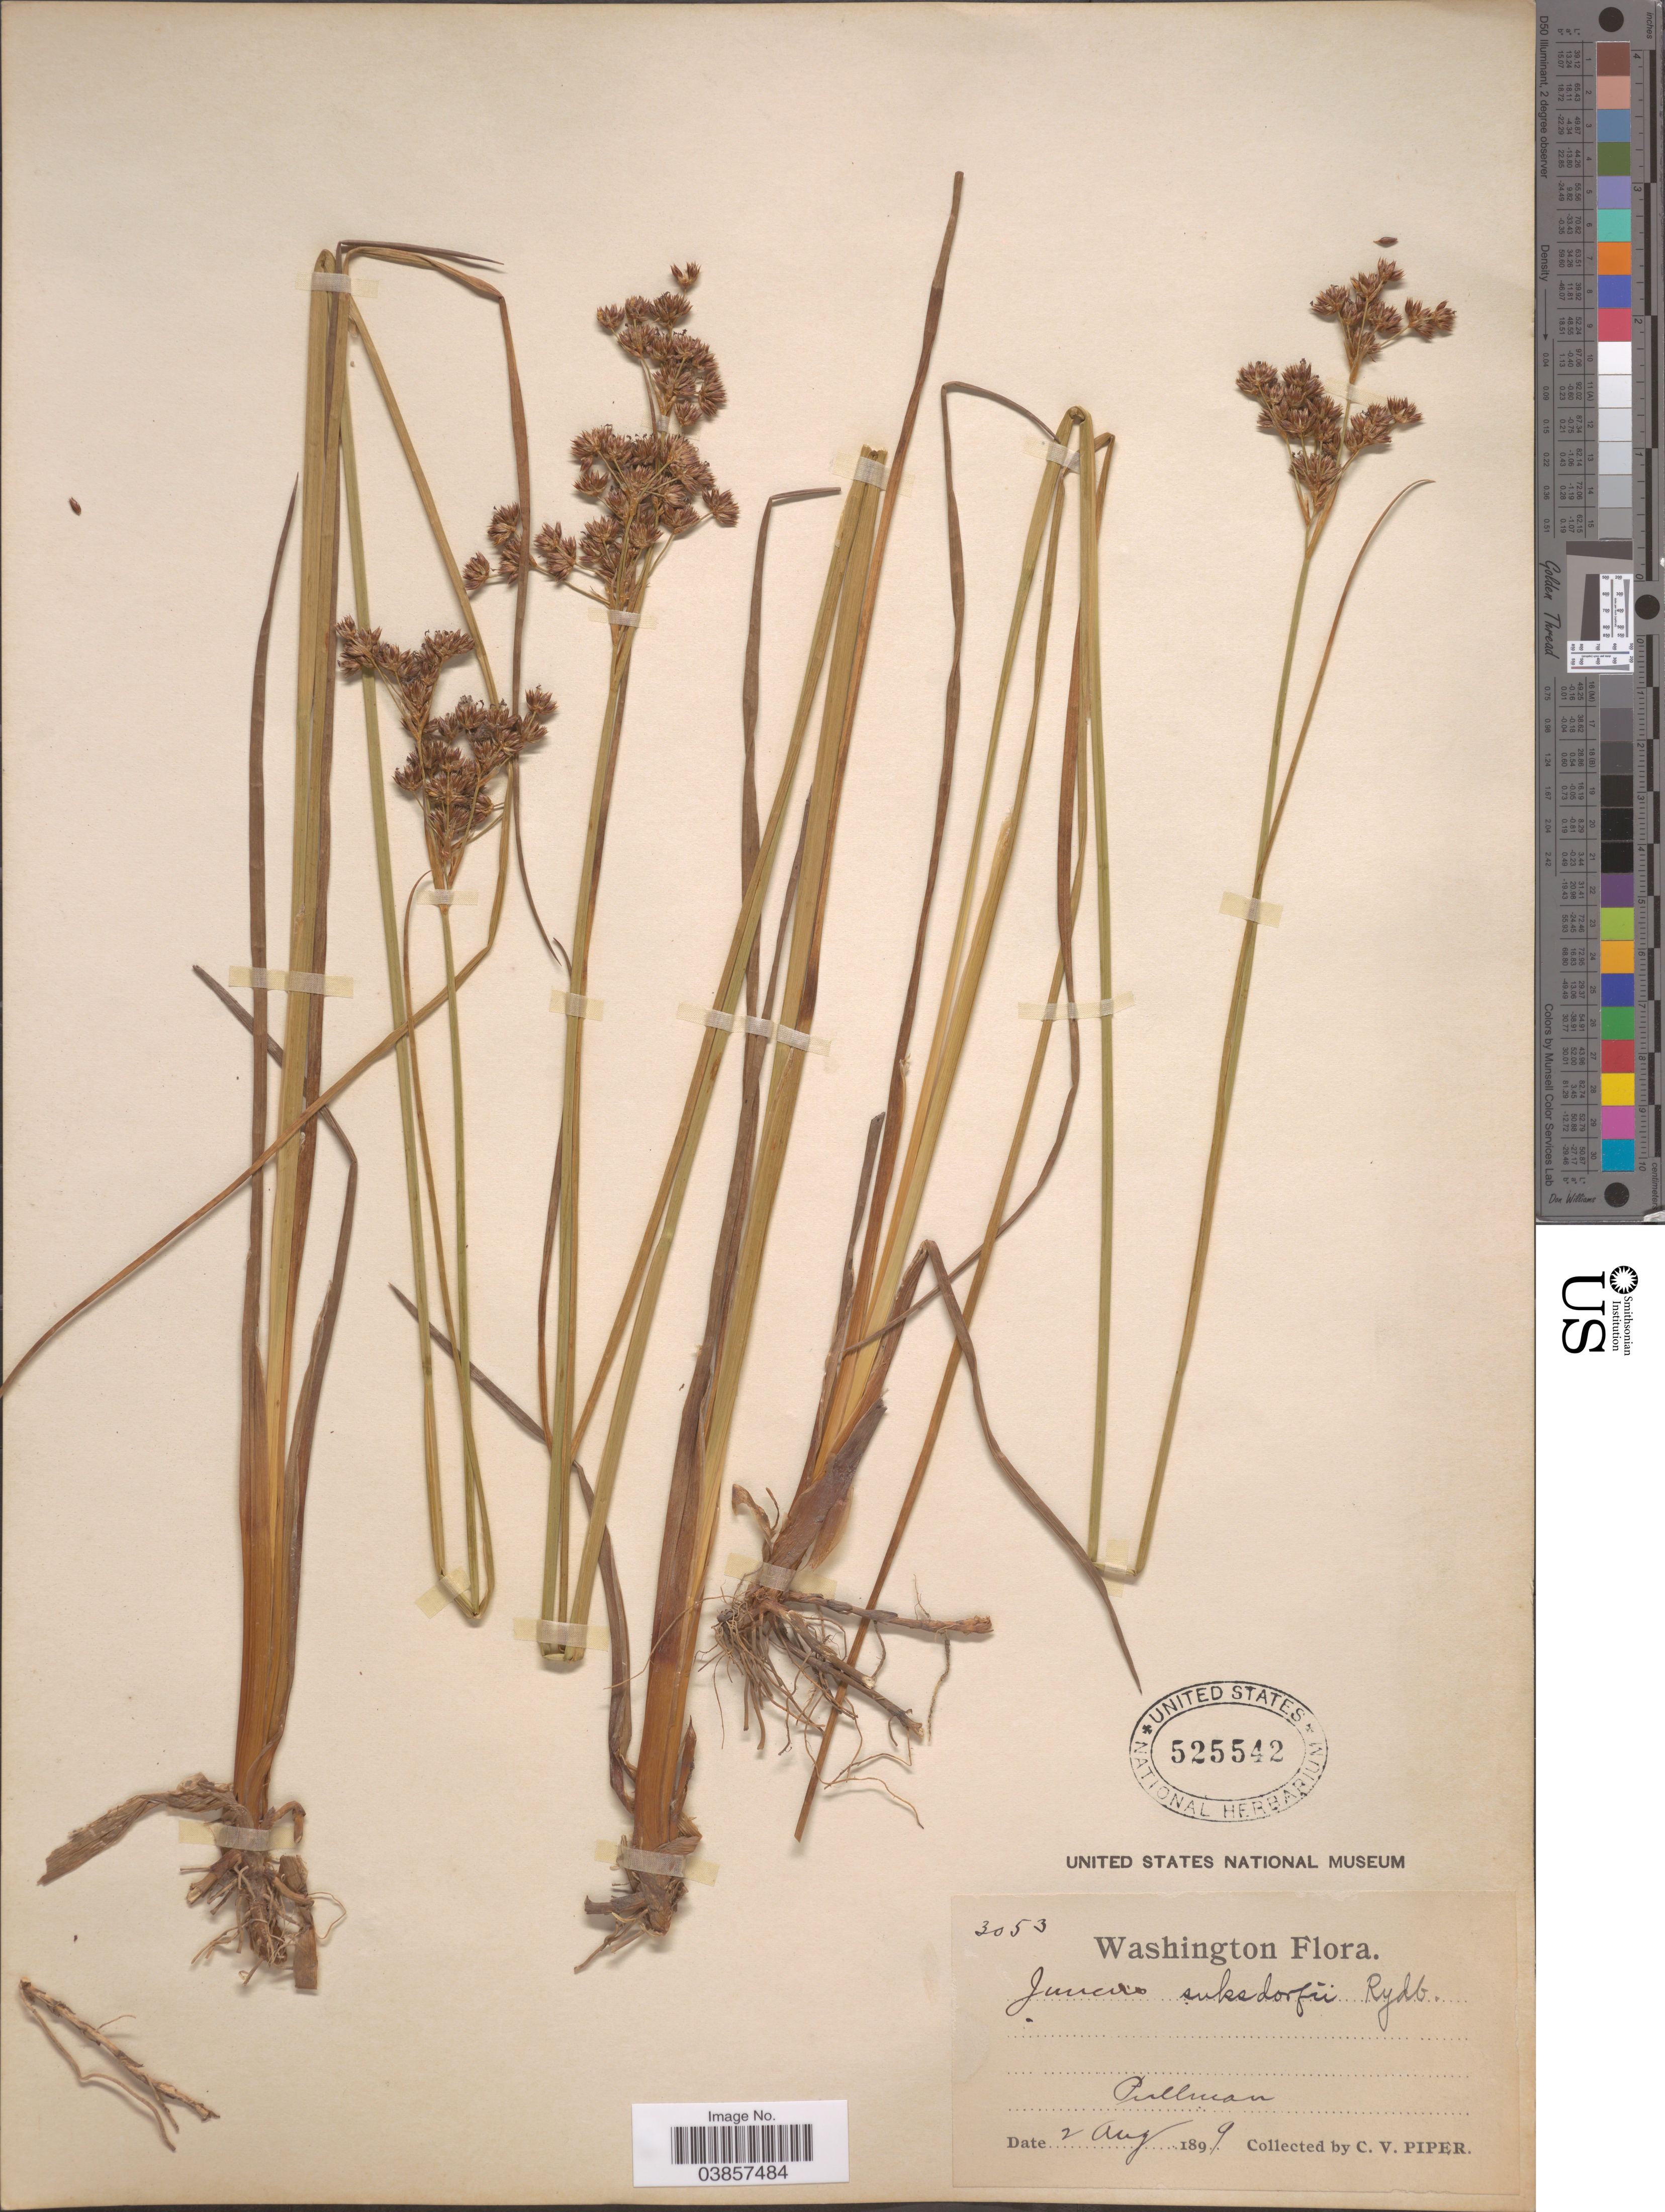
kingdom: Plantae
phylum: Tracheophyta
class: Liliopsida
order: Poales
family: Juncaceae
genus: Juncus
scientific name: Juncus suksdorfii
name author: Rydb.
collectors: C. V. Piper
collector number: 3053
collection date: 1899-08-02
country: United States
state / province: Washington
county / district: Whitman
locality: Pullman.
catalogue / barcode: US 525542